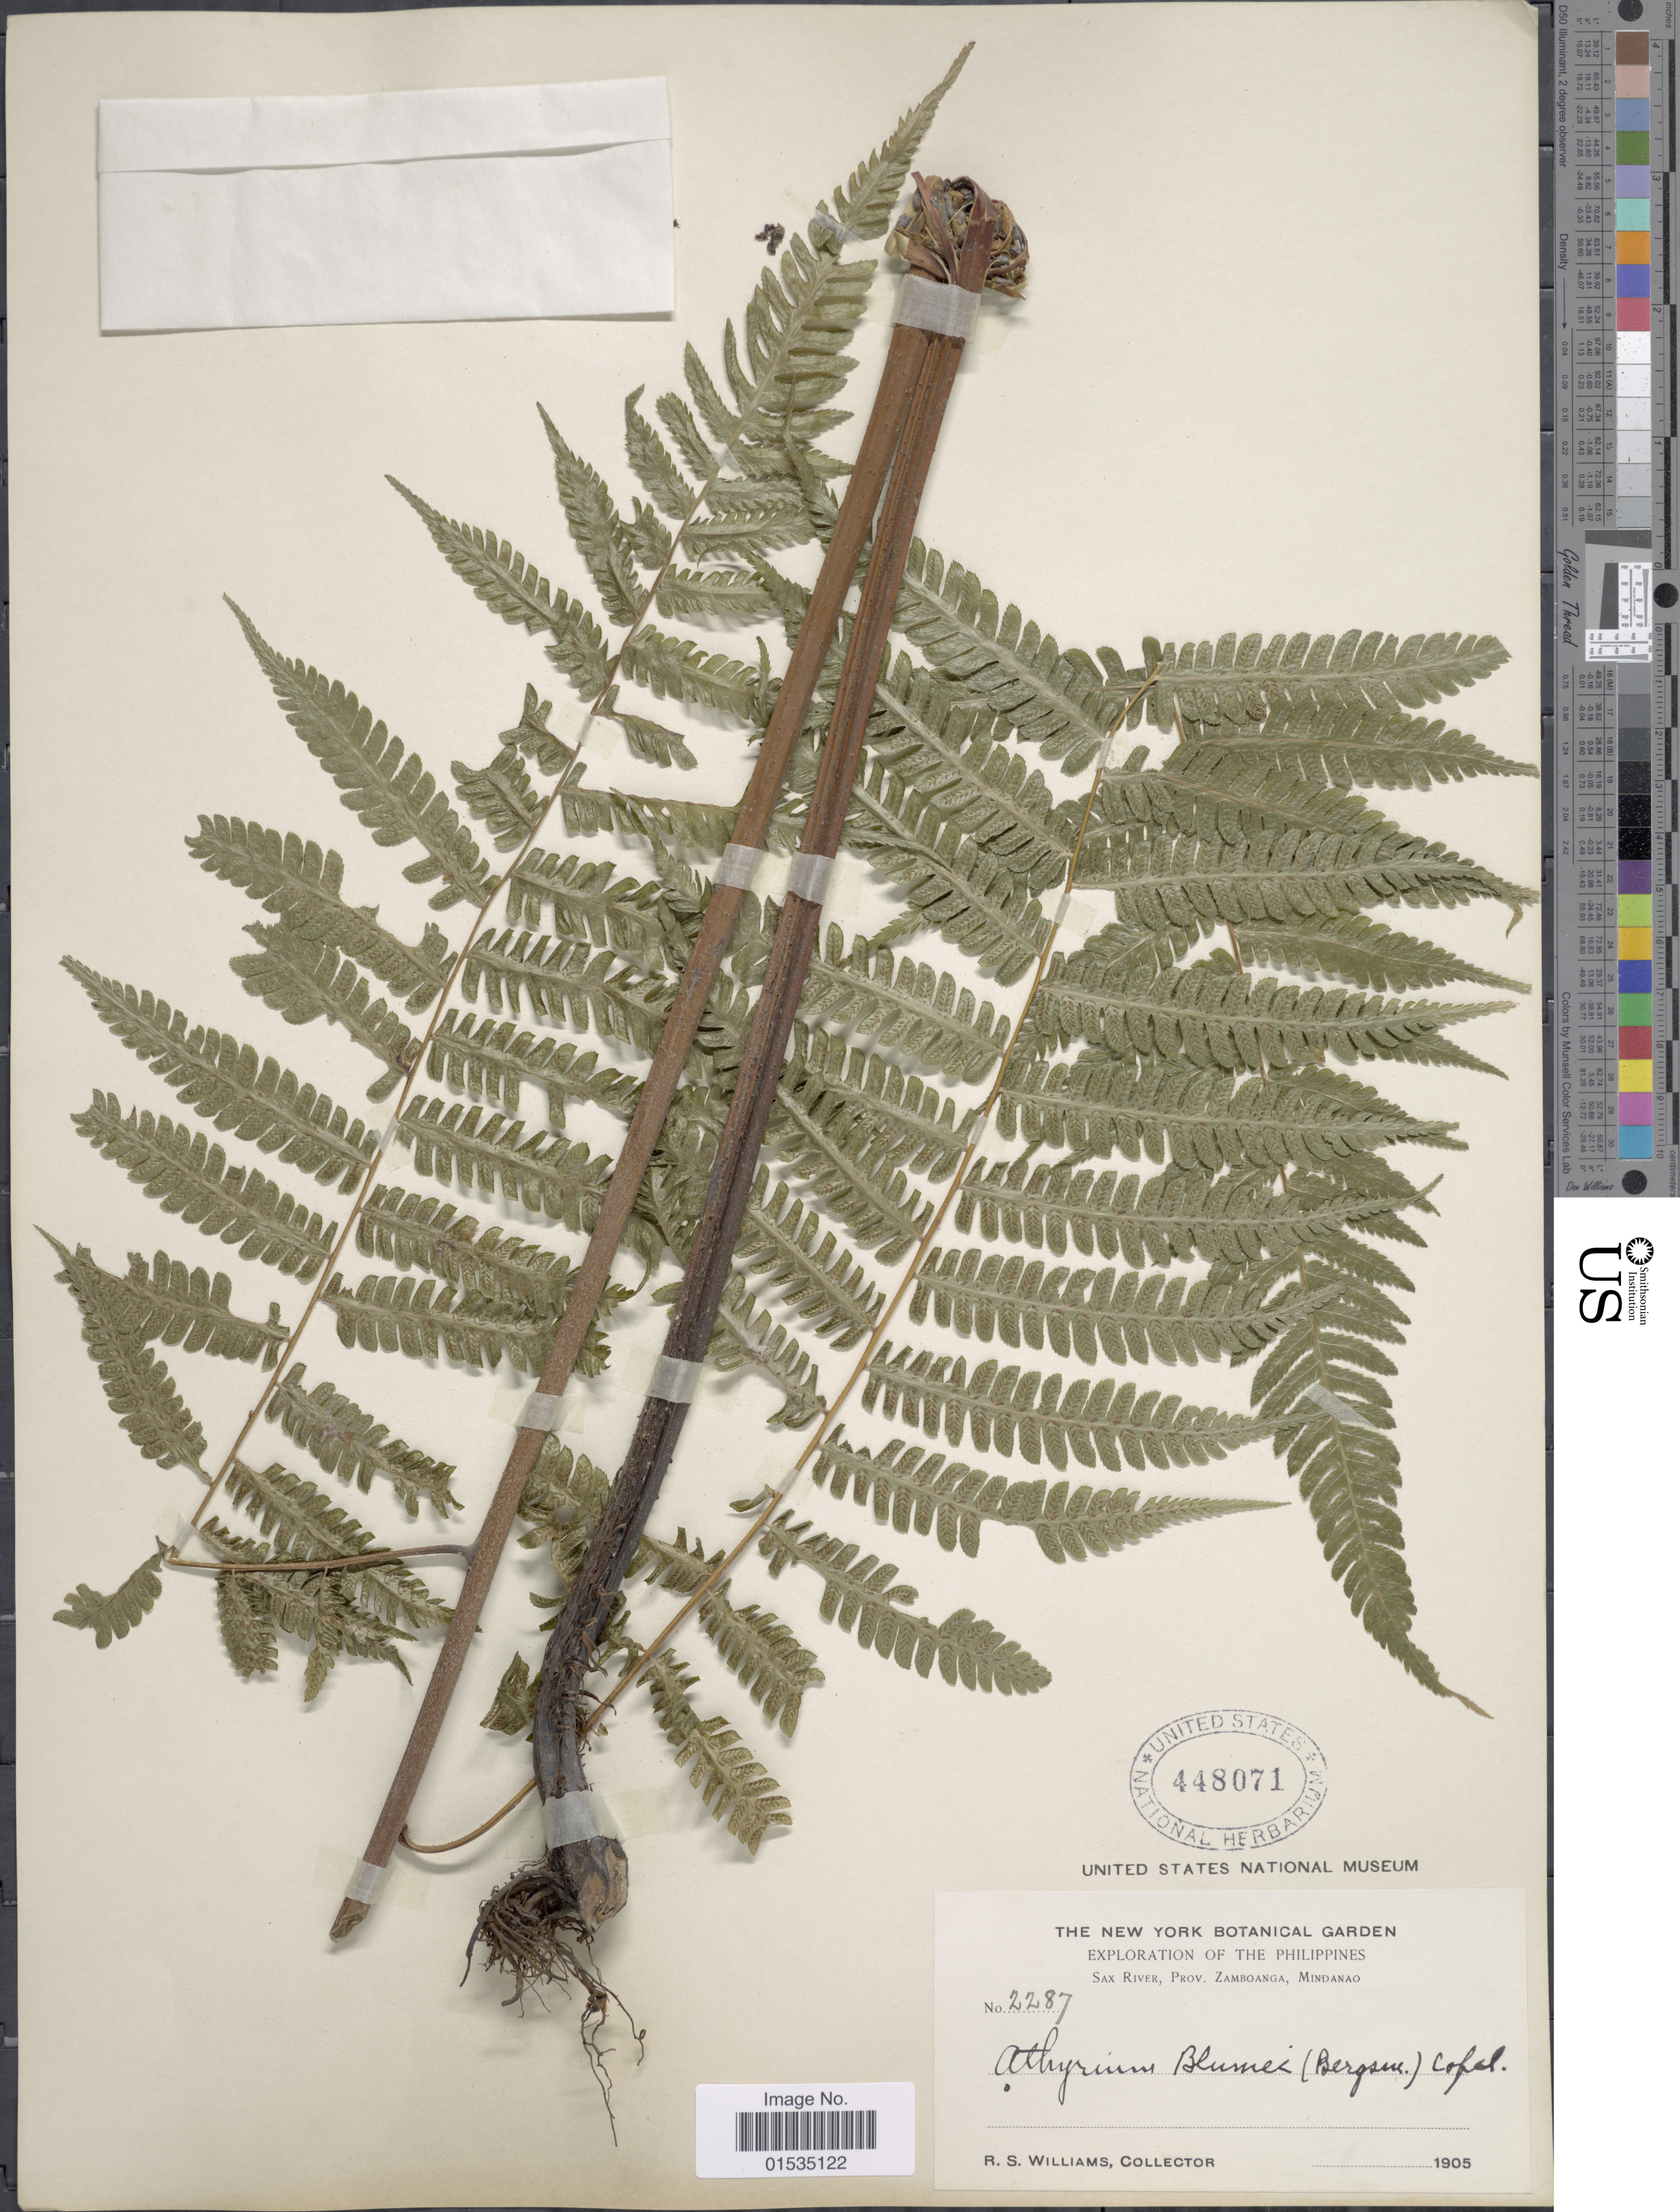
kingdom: Plantae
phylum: Tracheophyta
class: Polypodiopsida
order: Polypodiales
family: Athyriaceae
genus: Diplazium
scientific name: Diplazium polypodioides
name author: Blume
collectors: R. S. Williams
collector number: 2287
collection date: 1905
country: Philippines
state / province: Zamboanga Peninsula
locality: Sax River, Prov. Zamboanga, Mindanao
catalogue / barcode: US 448071